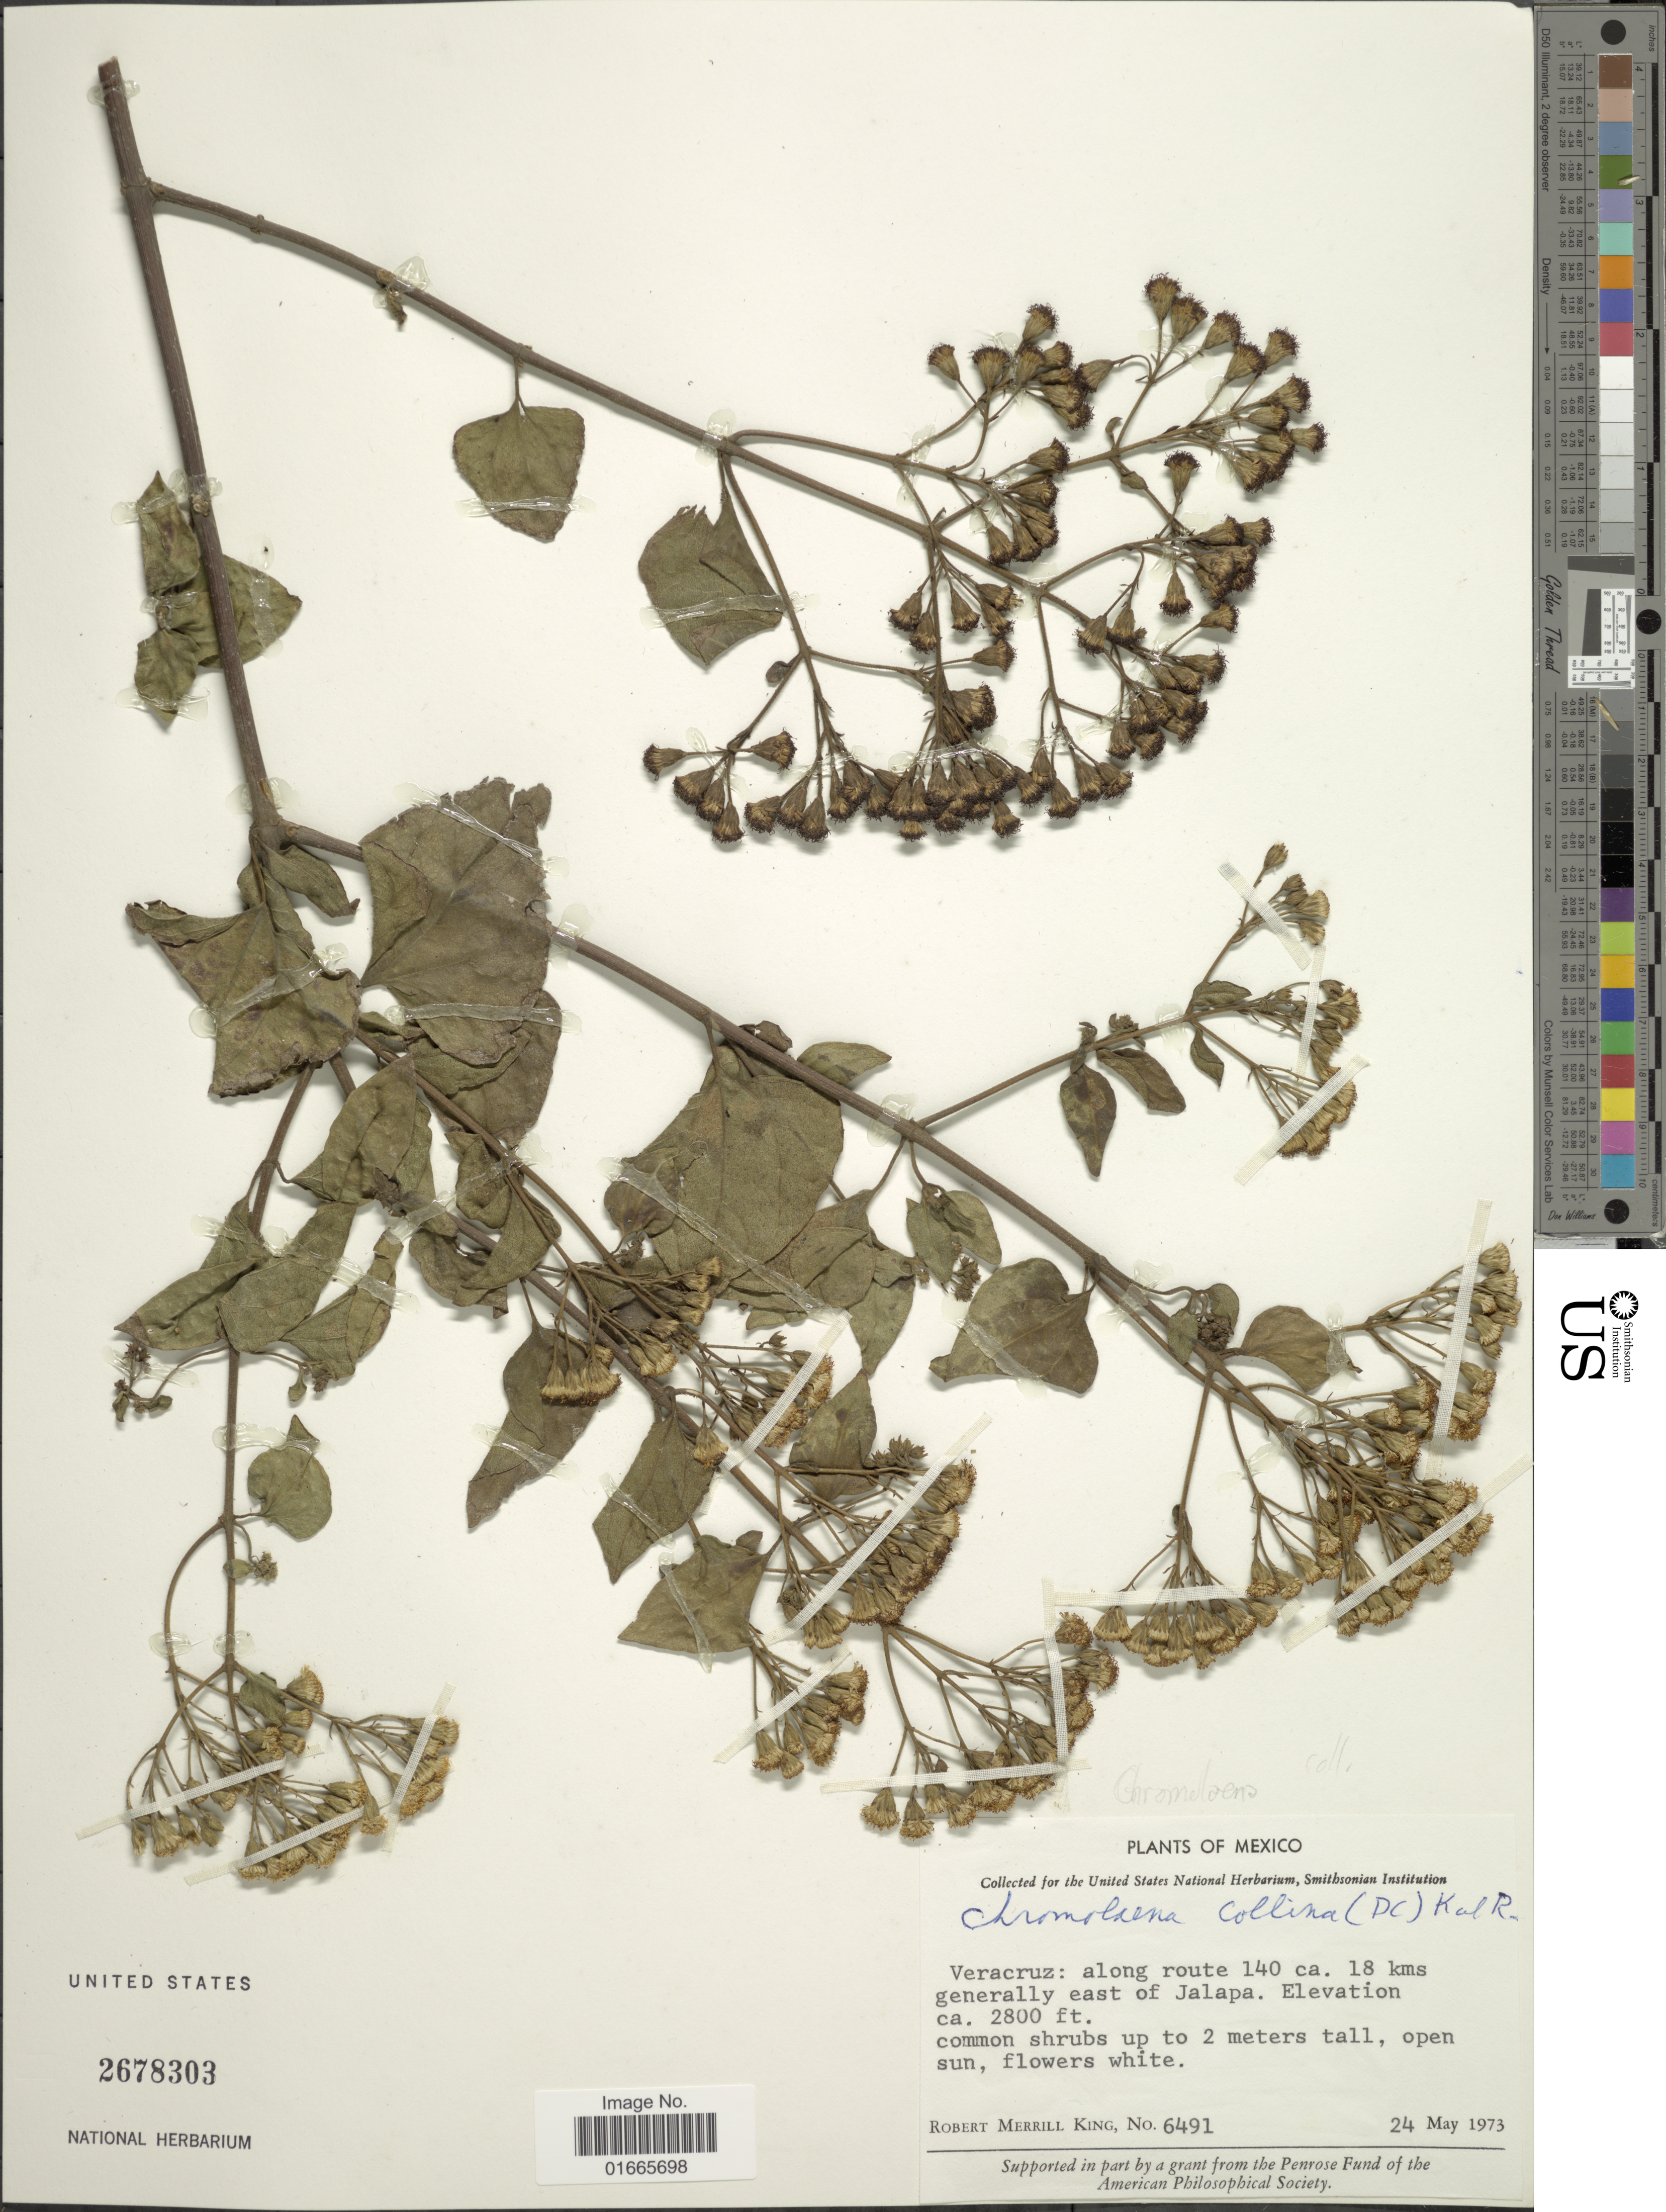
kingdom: Plantae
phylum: Tracheophyta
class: Magnoliopsida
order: Asterales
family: Asteraceae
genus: Chromolaena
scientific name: Chromolaena collina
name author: (DC.) R.M. King & H. Rob.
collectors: R. M. King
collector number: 6491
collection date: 1973-05-24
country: Mexico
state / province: Veracruz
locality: Along route 140 ca. 18 kms generally east of Jalapa.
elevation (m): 853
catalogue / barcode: US 2678303